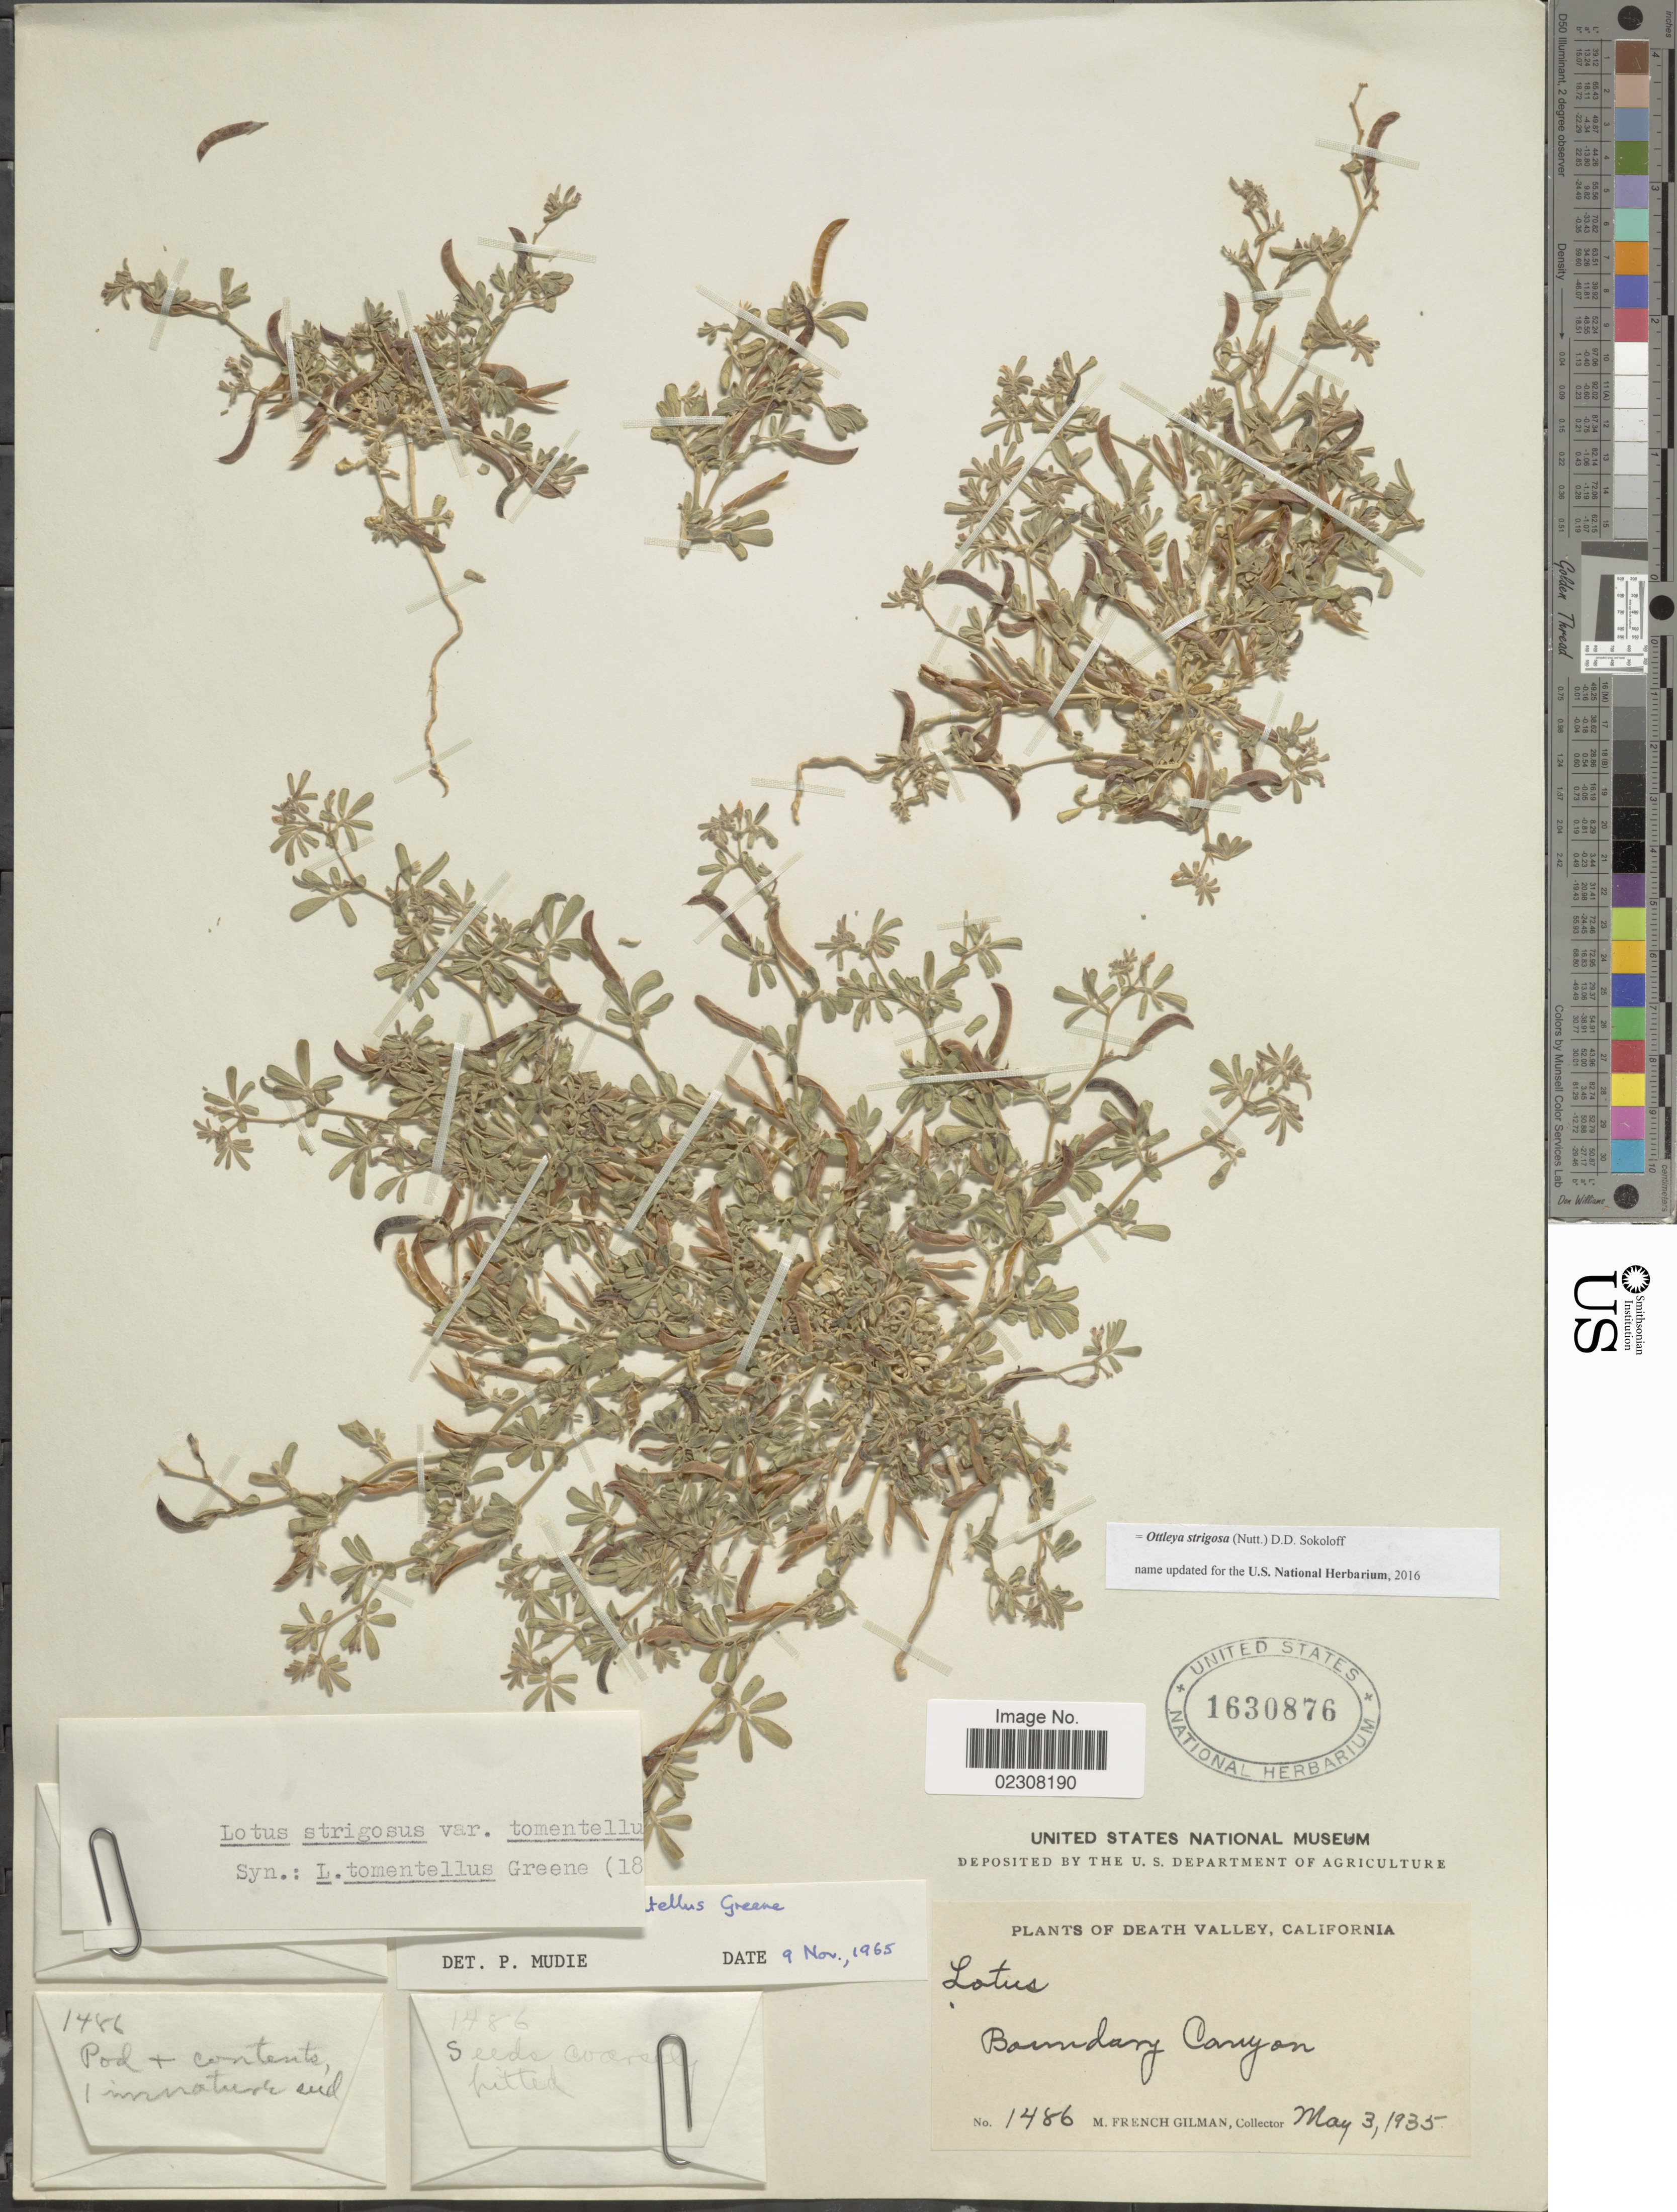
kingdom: Plantae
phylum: Tracheophyta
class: Magnoliopsida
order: Fabales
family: Fabaceae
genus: Ottleya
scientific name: Ottleya strigosa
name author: (Nutt.) D.D. Sokoloff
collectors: M. F. Gilman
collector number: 1486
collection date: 1935-05-03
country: United States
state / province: California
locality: Boundary Canyon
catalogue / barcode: US 1630876